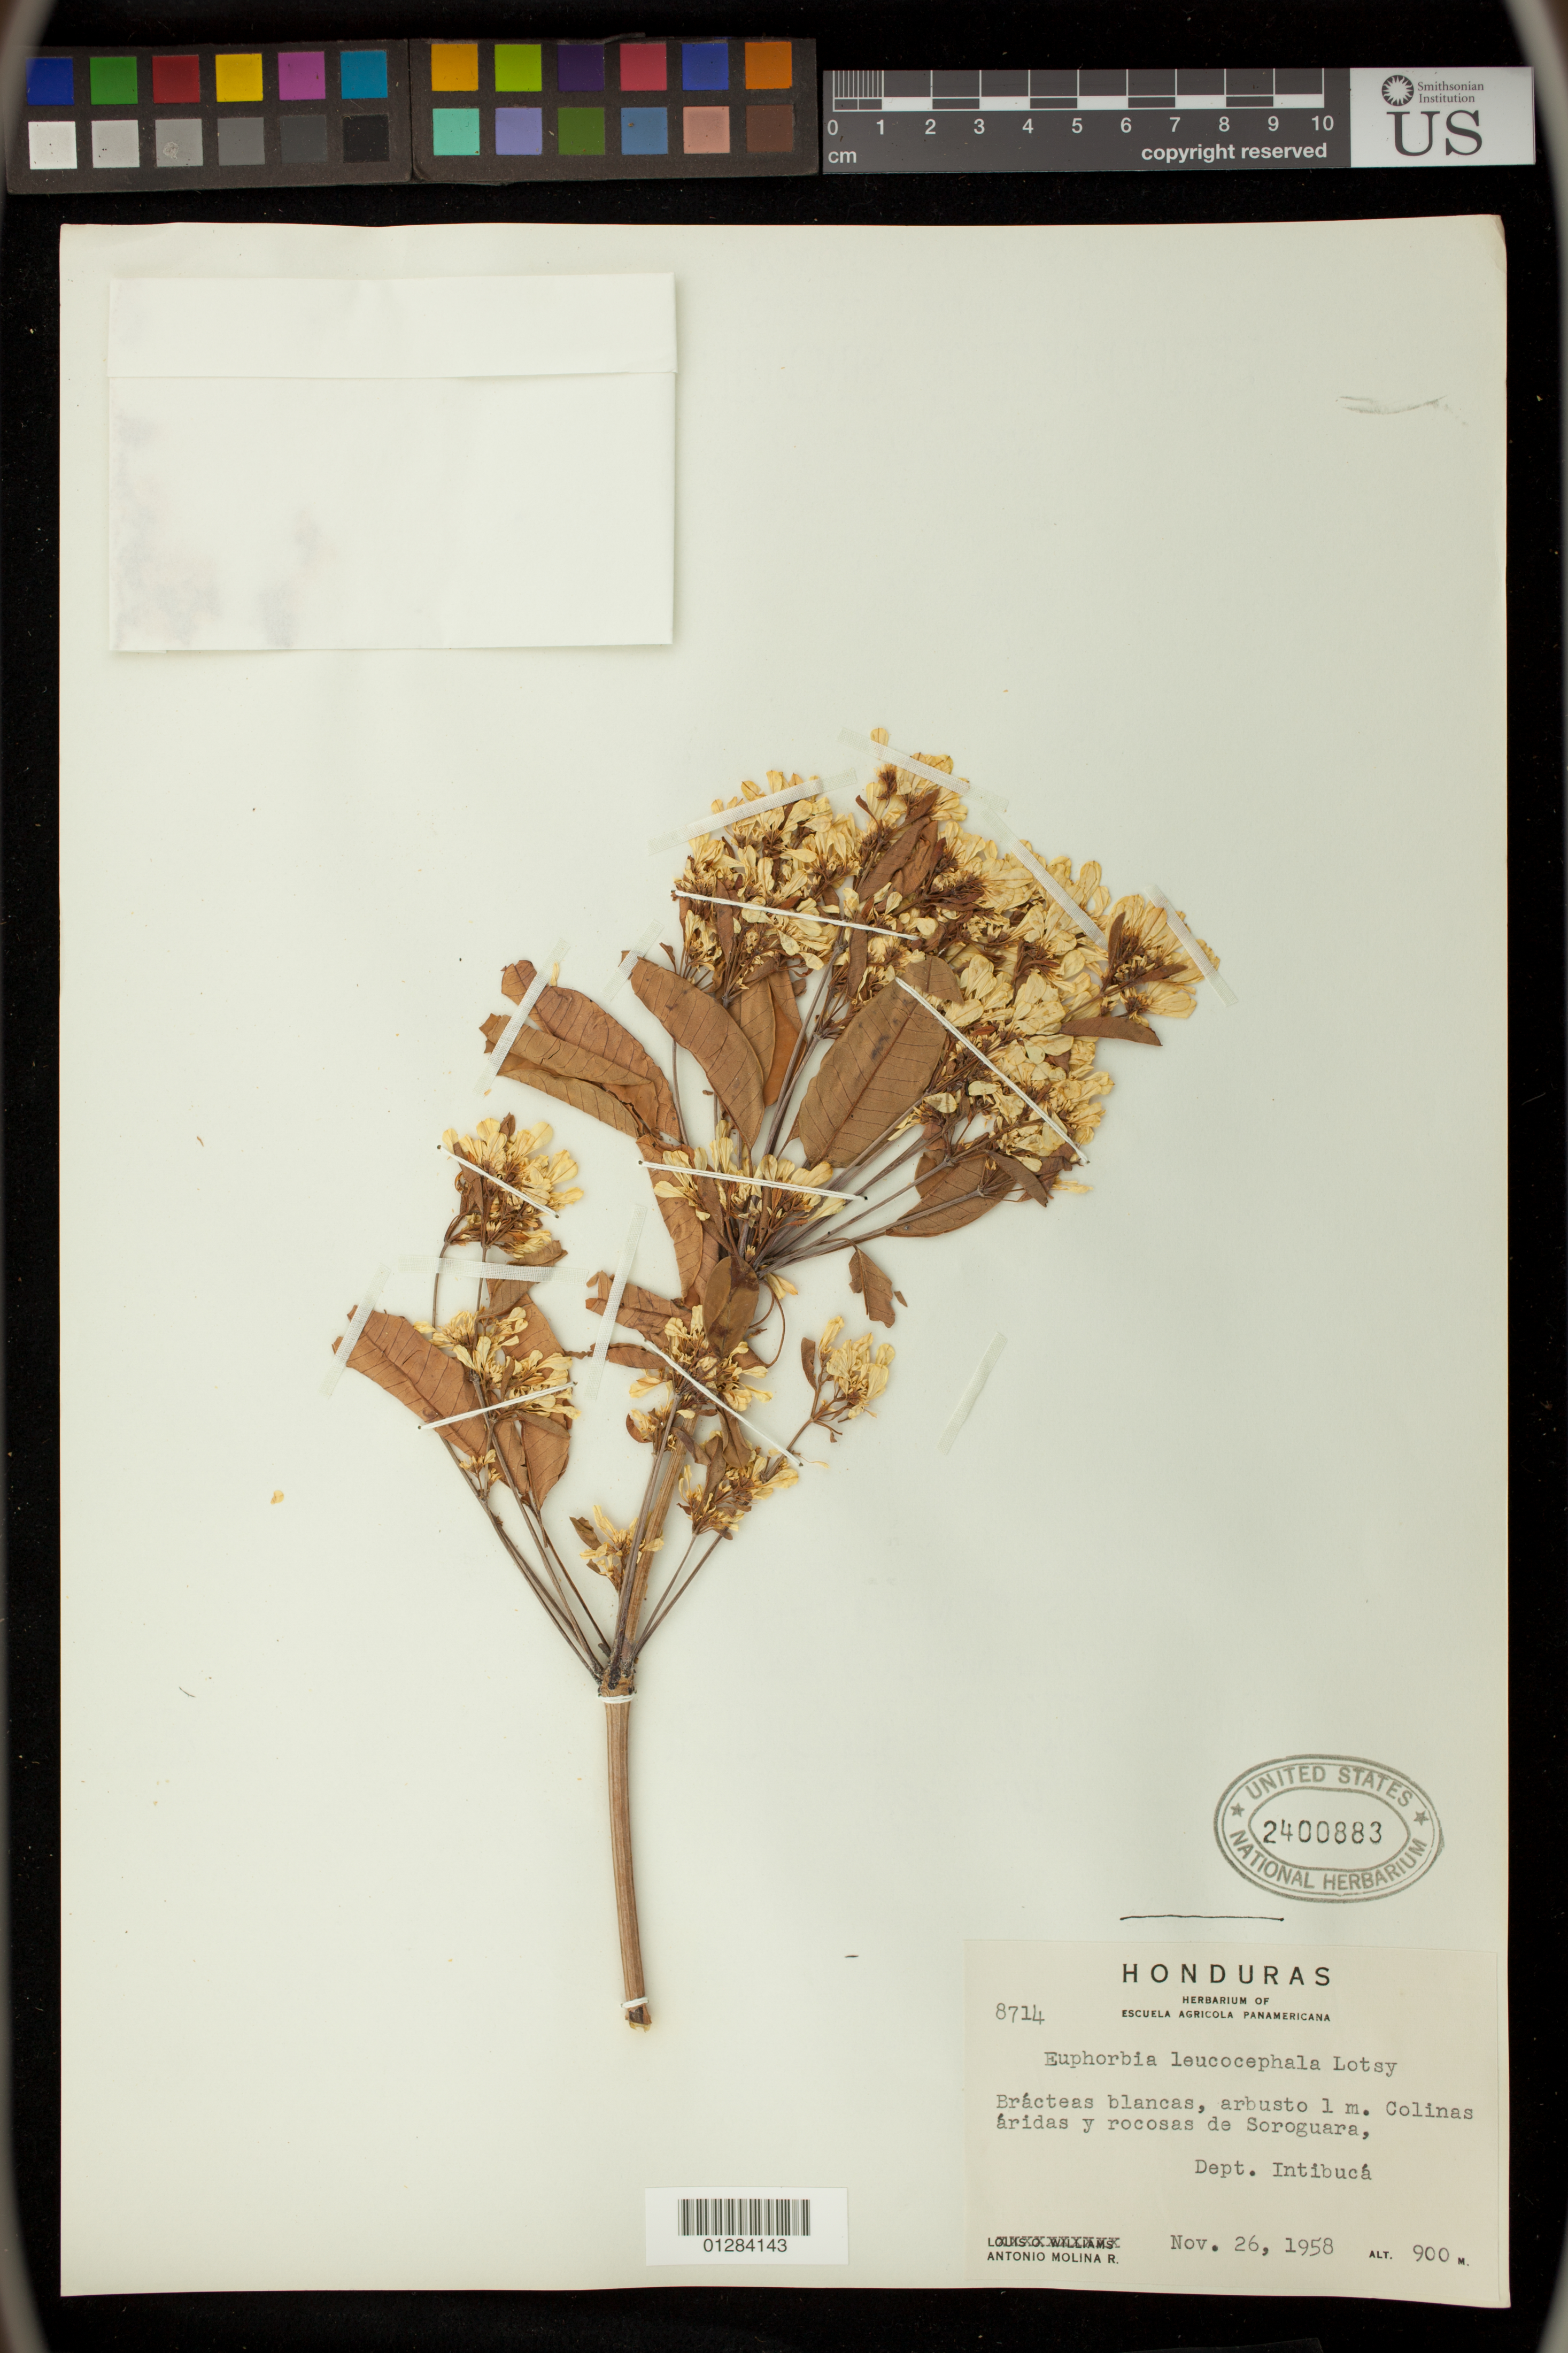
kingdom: Plantae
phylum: Tracheophyta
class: Magnoliopsida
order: Malpighiales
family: Euphorbiaceae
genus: Euphorbia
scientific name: Euphorbia leucocephala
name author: Lotsy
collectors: A. Molina R.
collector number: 8714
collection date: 1958-11-26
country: Honduras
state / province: Intibuca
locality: Intibuca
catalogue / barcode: US 2400883